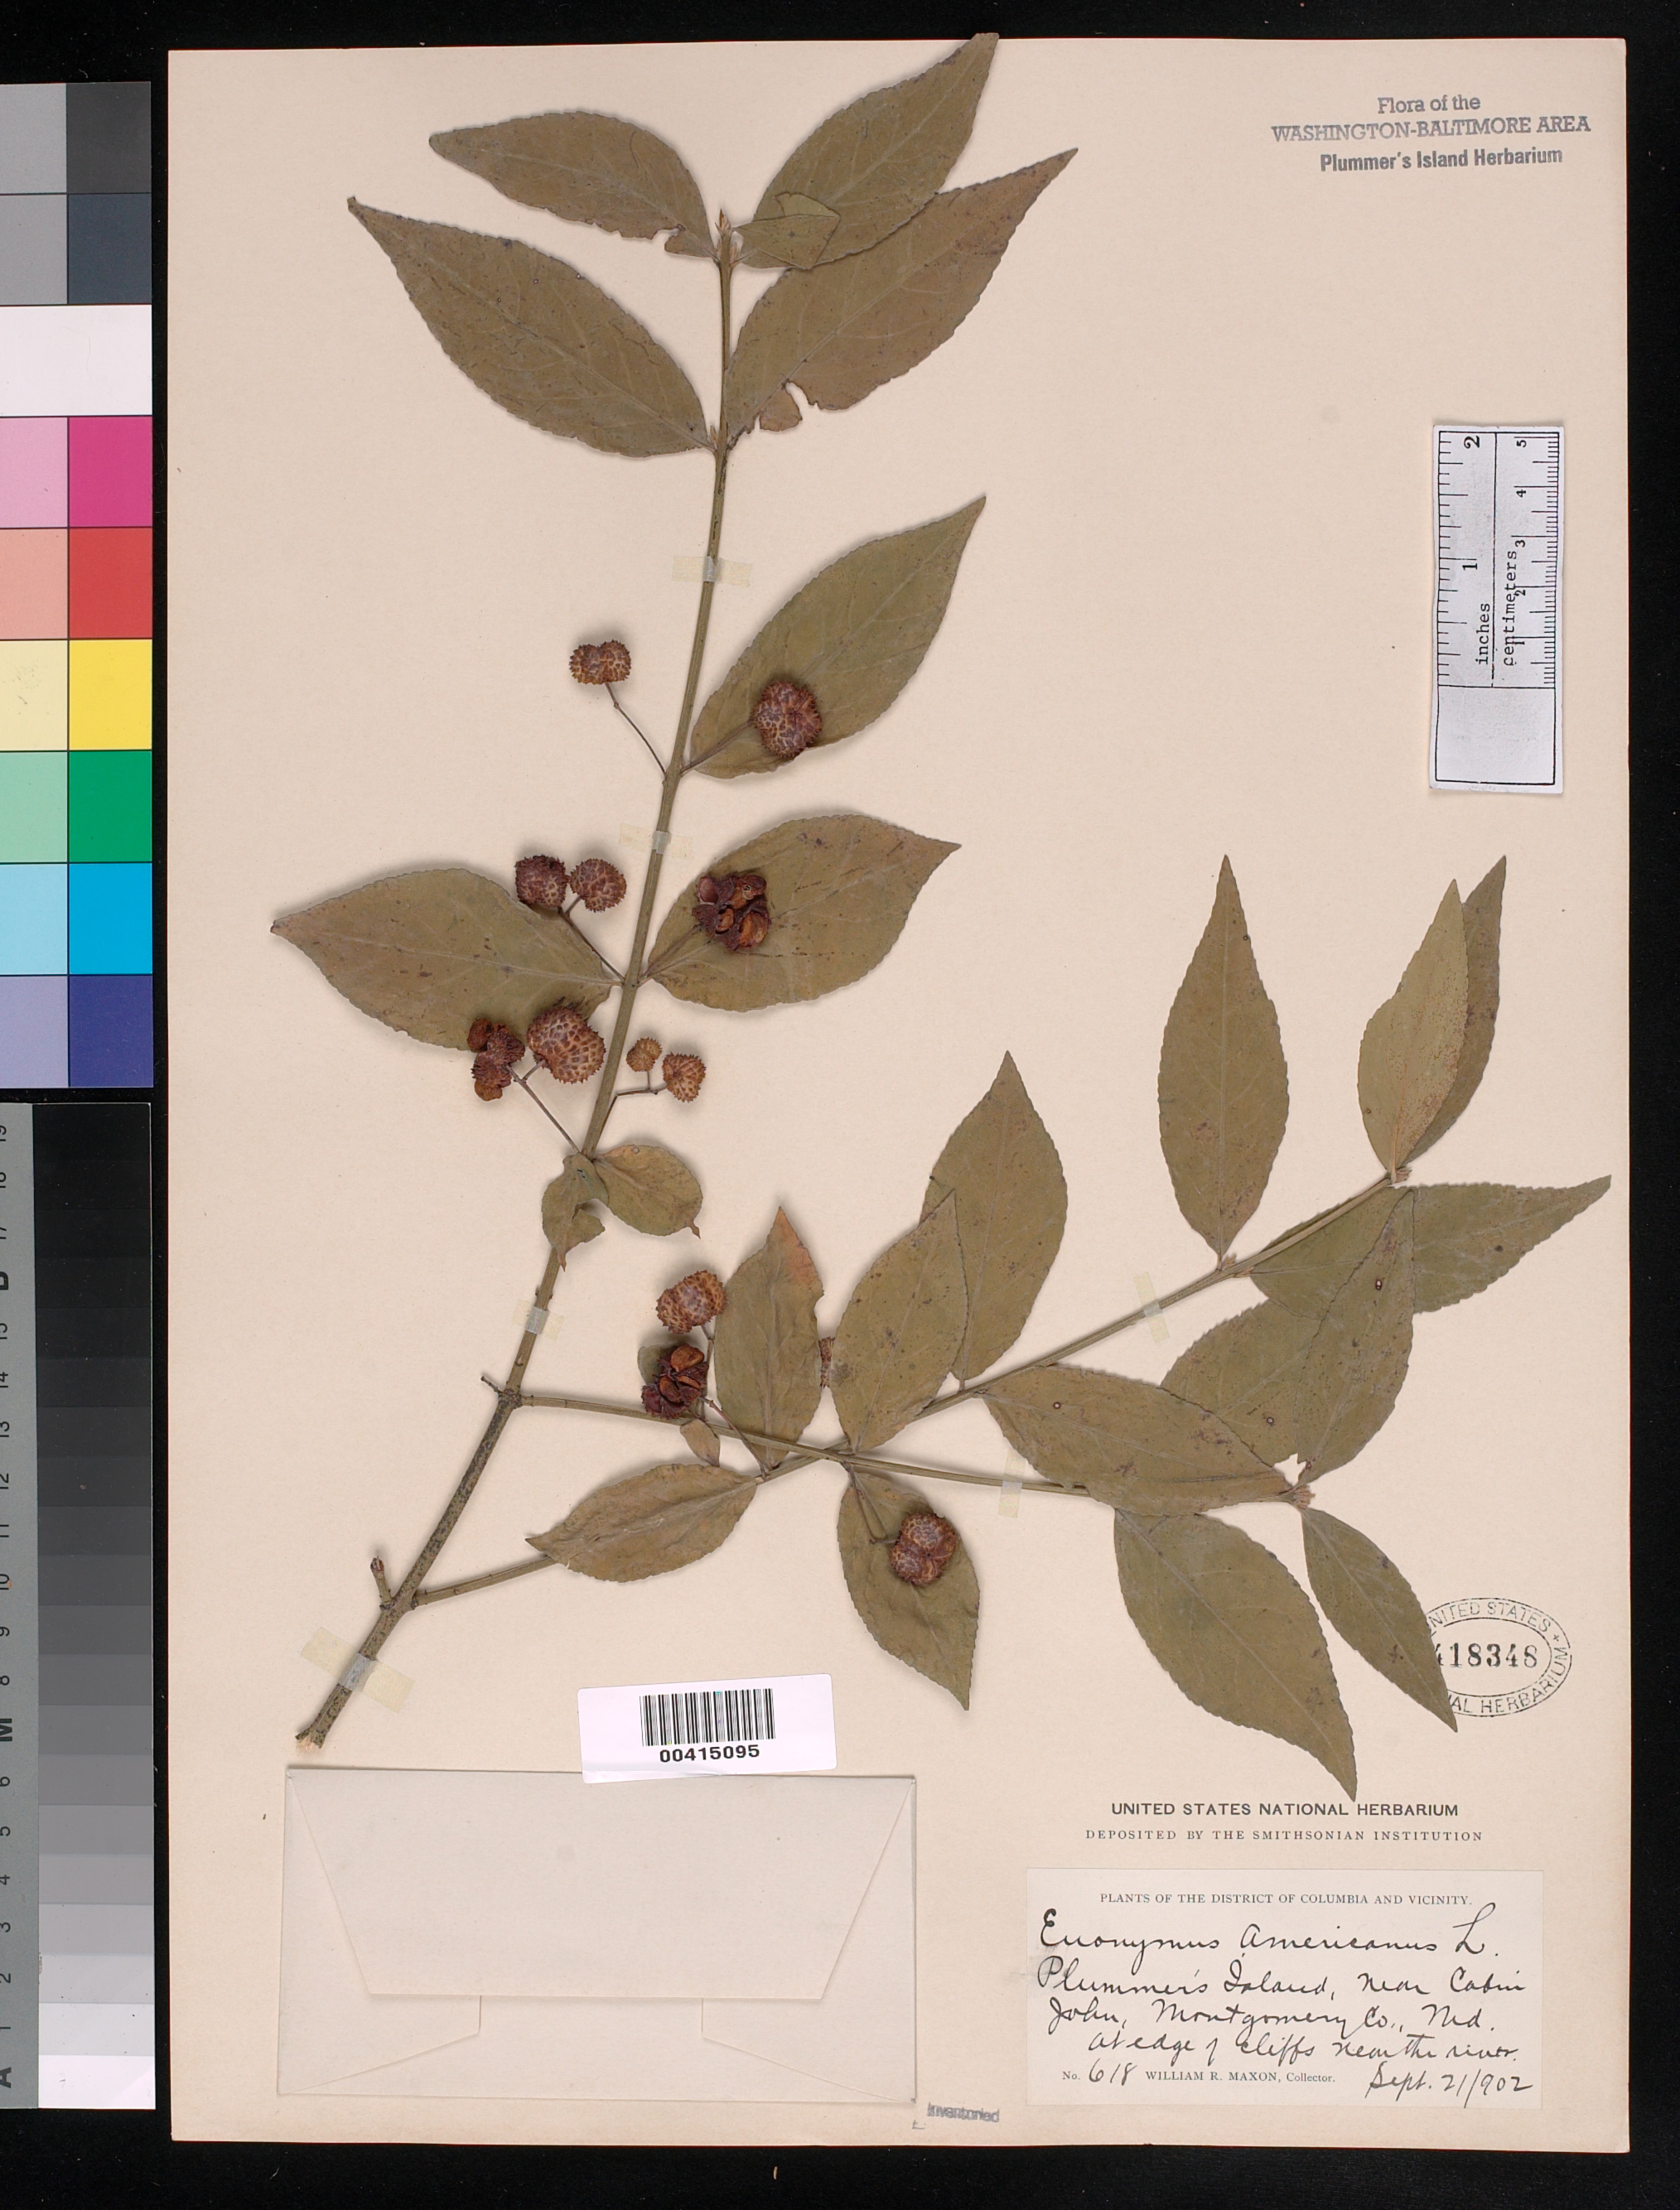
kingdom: Plantae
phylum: Tracheophyta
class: Magnoliopsida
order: Celastrales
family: Celastraceae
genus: Euonymus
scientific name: Euonymus americanus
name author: L.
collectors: W. R. Maxon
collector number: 618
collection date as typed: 21 Sep 1902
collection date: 1902-09-21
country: United States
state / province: Maryland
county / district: Montgomery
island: Plummers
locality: Plummer's Island; at edge of cliffs near the River C. & O. Canal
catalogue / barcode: US 418348